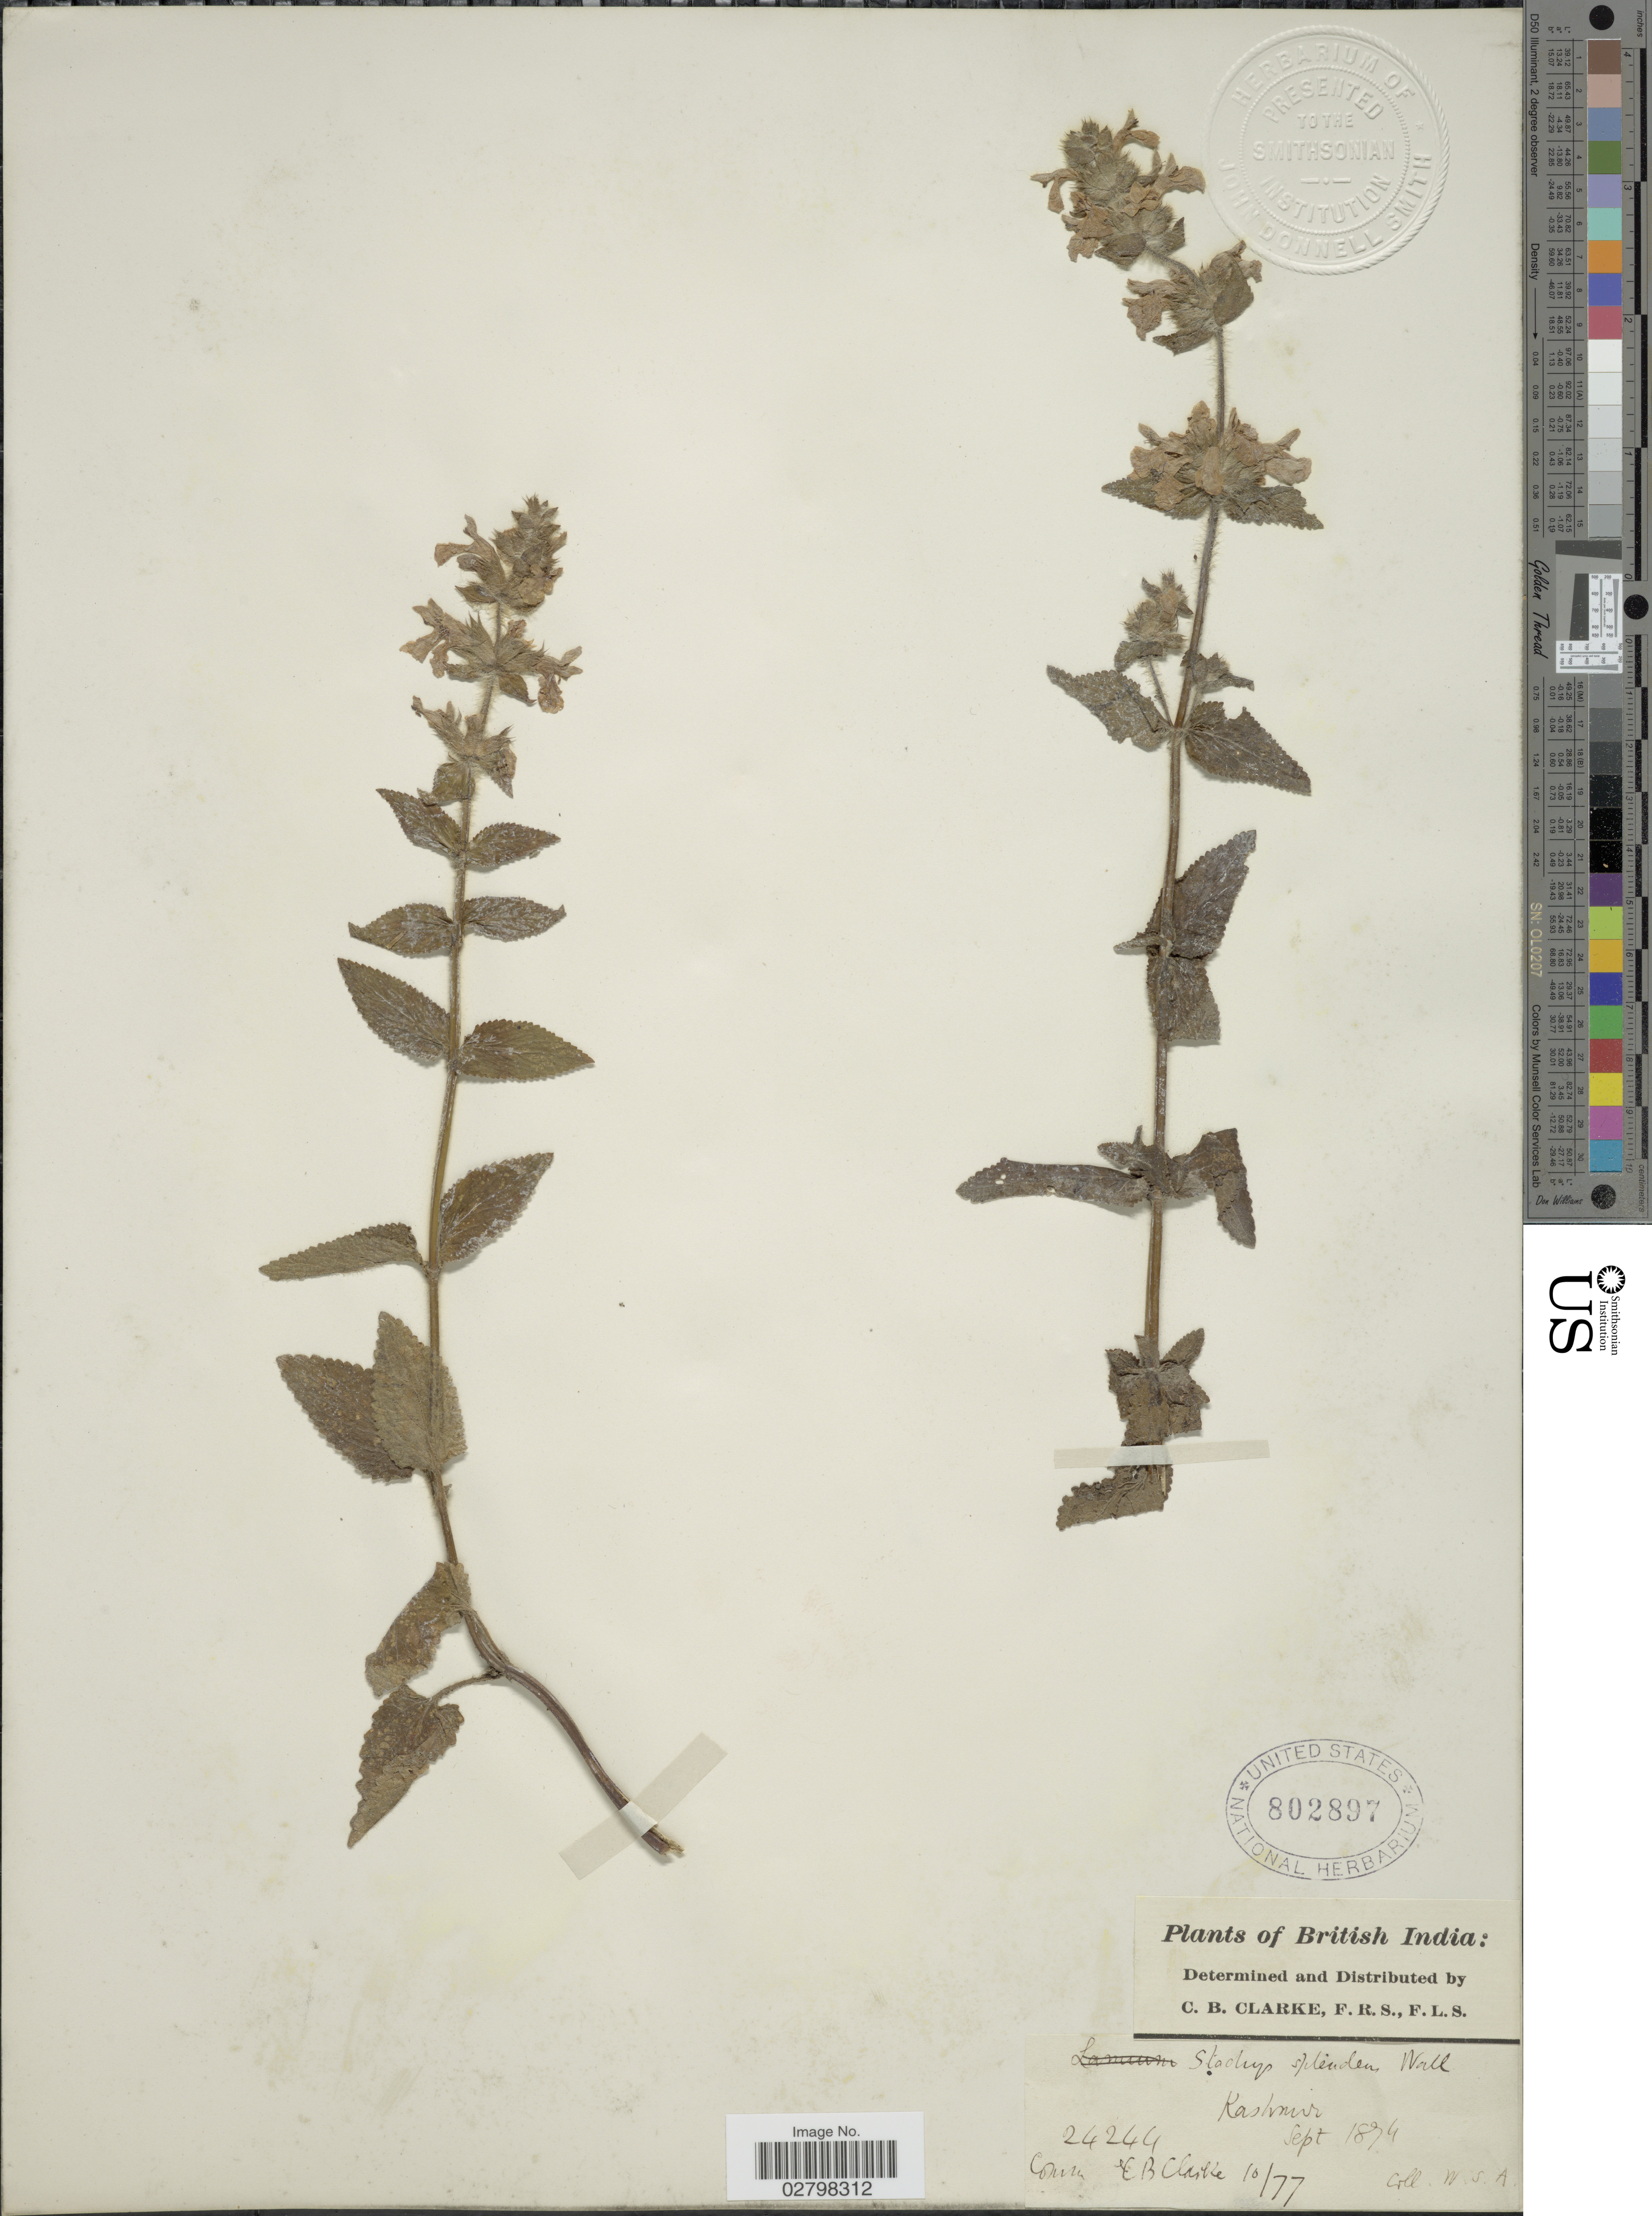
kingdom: Plantae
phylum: Tracheophyta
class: Magnoliopsida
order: Lamiales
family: Lamiaceae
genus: Stachys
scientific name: Stachys splendens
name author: Wall. ex Benth.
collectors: W. S. A.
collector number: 24244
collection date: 1874-09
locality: British India. Kashmir.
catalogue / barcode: US 802897